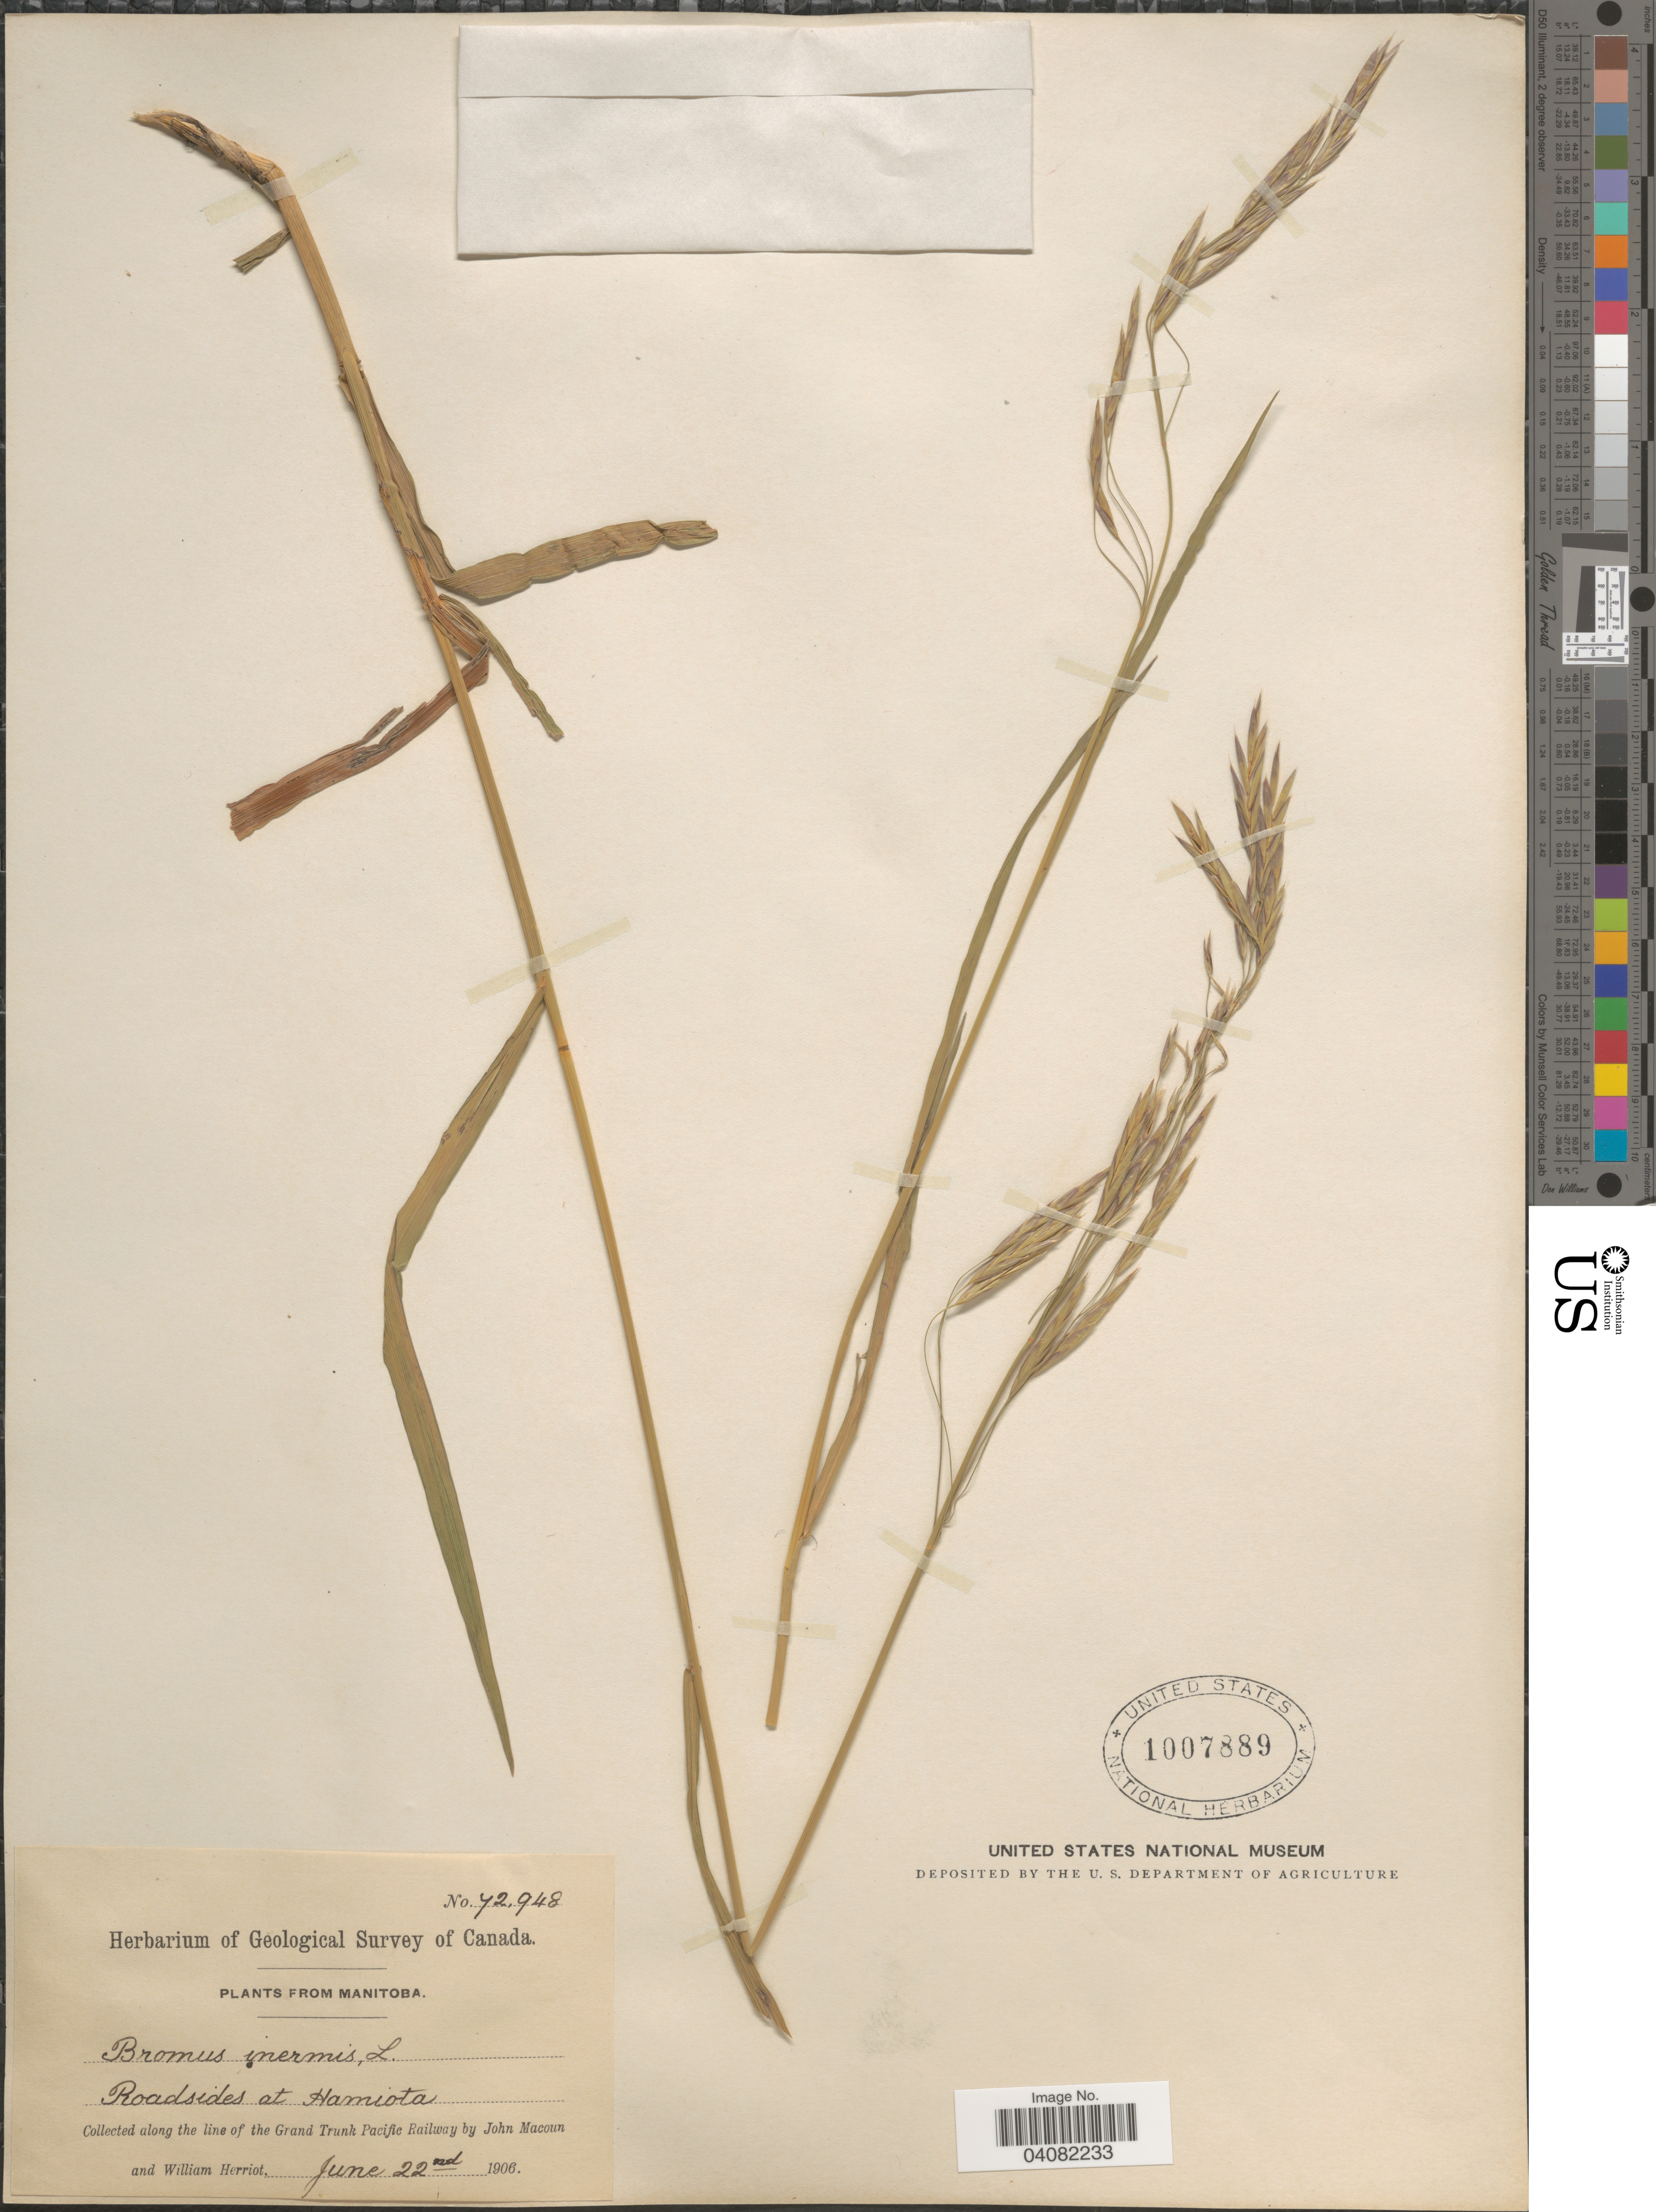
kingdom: Plantae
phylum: Tracheophyta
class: Liliopsida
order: Poales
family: Poaceae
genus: Bromus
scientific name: Bromus inermis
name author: Leyss.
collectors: J. Macoun & W. Herriot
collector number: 72948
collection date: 1906-06-22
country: Canada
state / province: Manitoba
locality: Herbarium of Geological Survey of Canada. Roadsides at Hamiota. Along the line of the Grand Trunk Pacific Railway.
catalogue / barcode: US 1007889